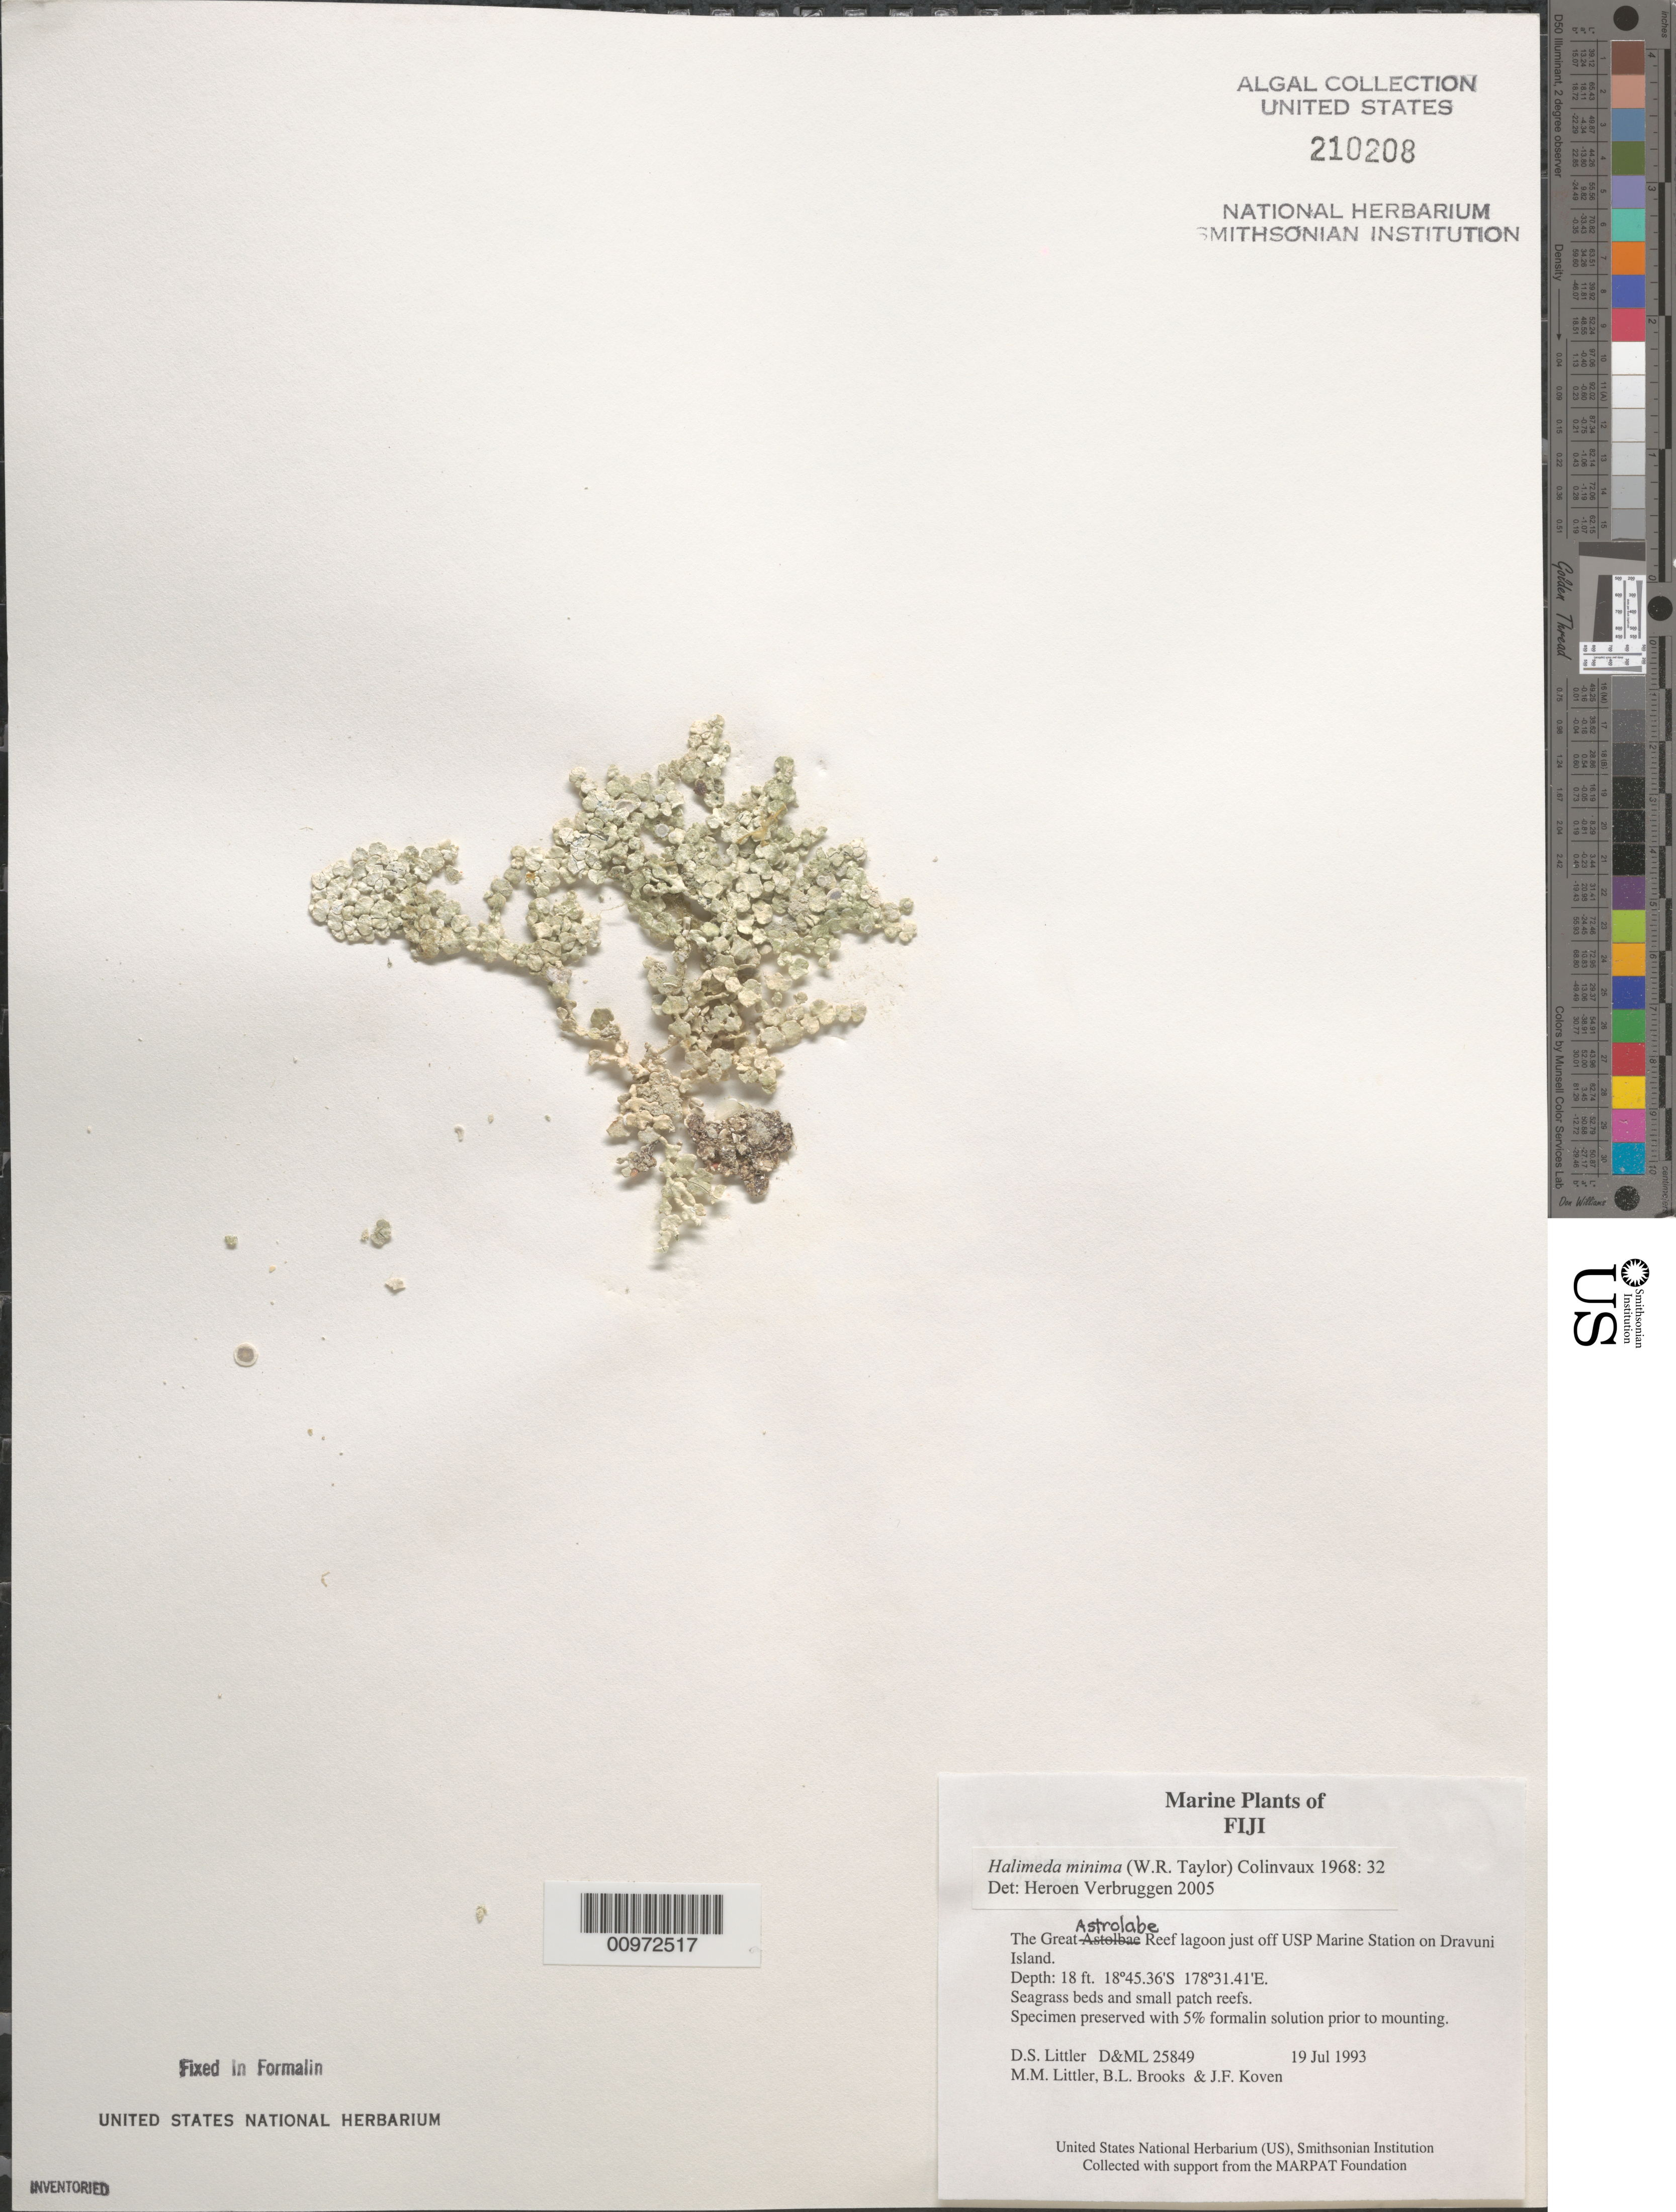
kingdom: Plantae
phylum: Chlorophyta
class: Ulvophyceae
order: Bryopsidales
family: Halimedaceae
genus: Halimeda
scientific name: Halimeda minima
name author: (W.R. Taylor) Hillis-Colinvaux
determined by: Verbruggen, H.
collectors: D. S. Littler, M. M. Littler, B. Brooks & J. Koven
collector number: D&ML 25849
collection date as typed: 19 Jul 1993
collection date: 1993-07-19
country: Fiji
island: Dravuni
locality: Great Astrolabe Reef lagoon just off USP Marine Station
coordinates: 18 45.36'S, 178 31.41'E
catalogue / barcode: US 210208